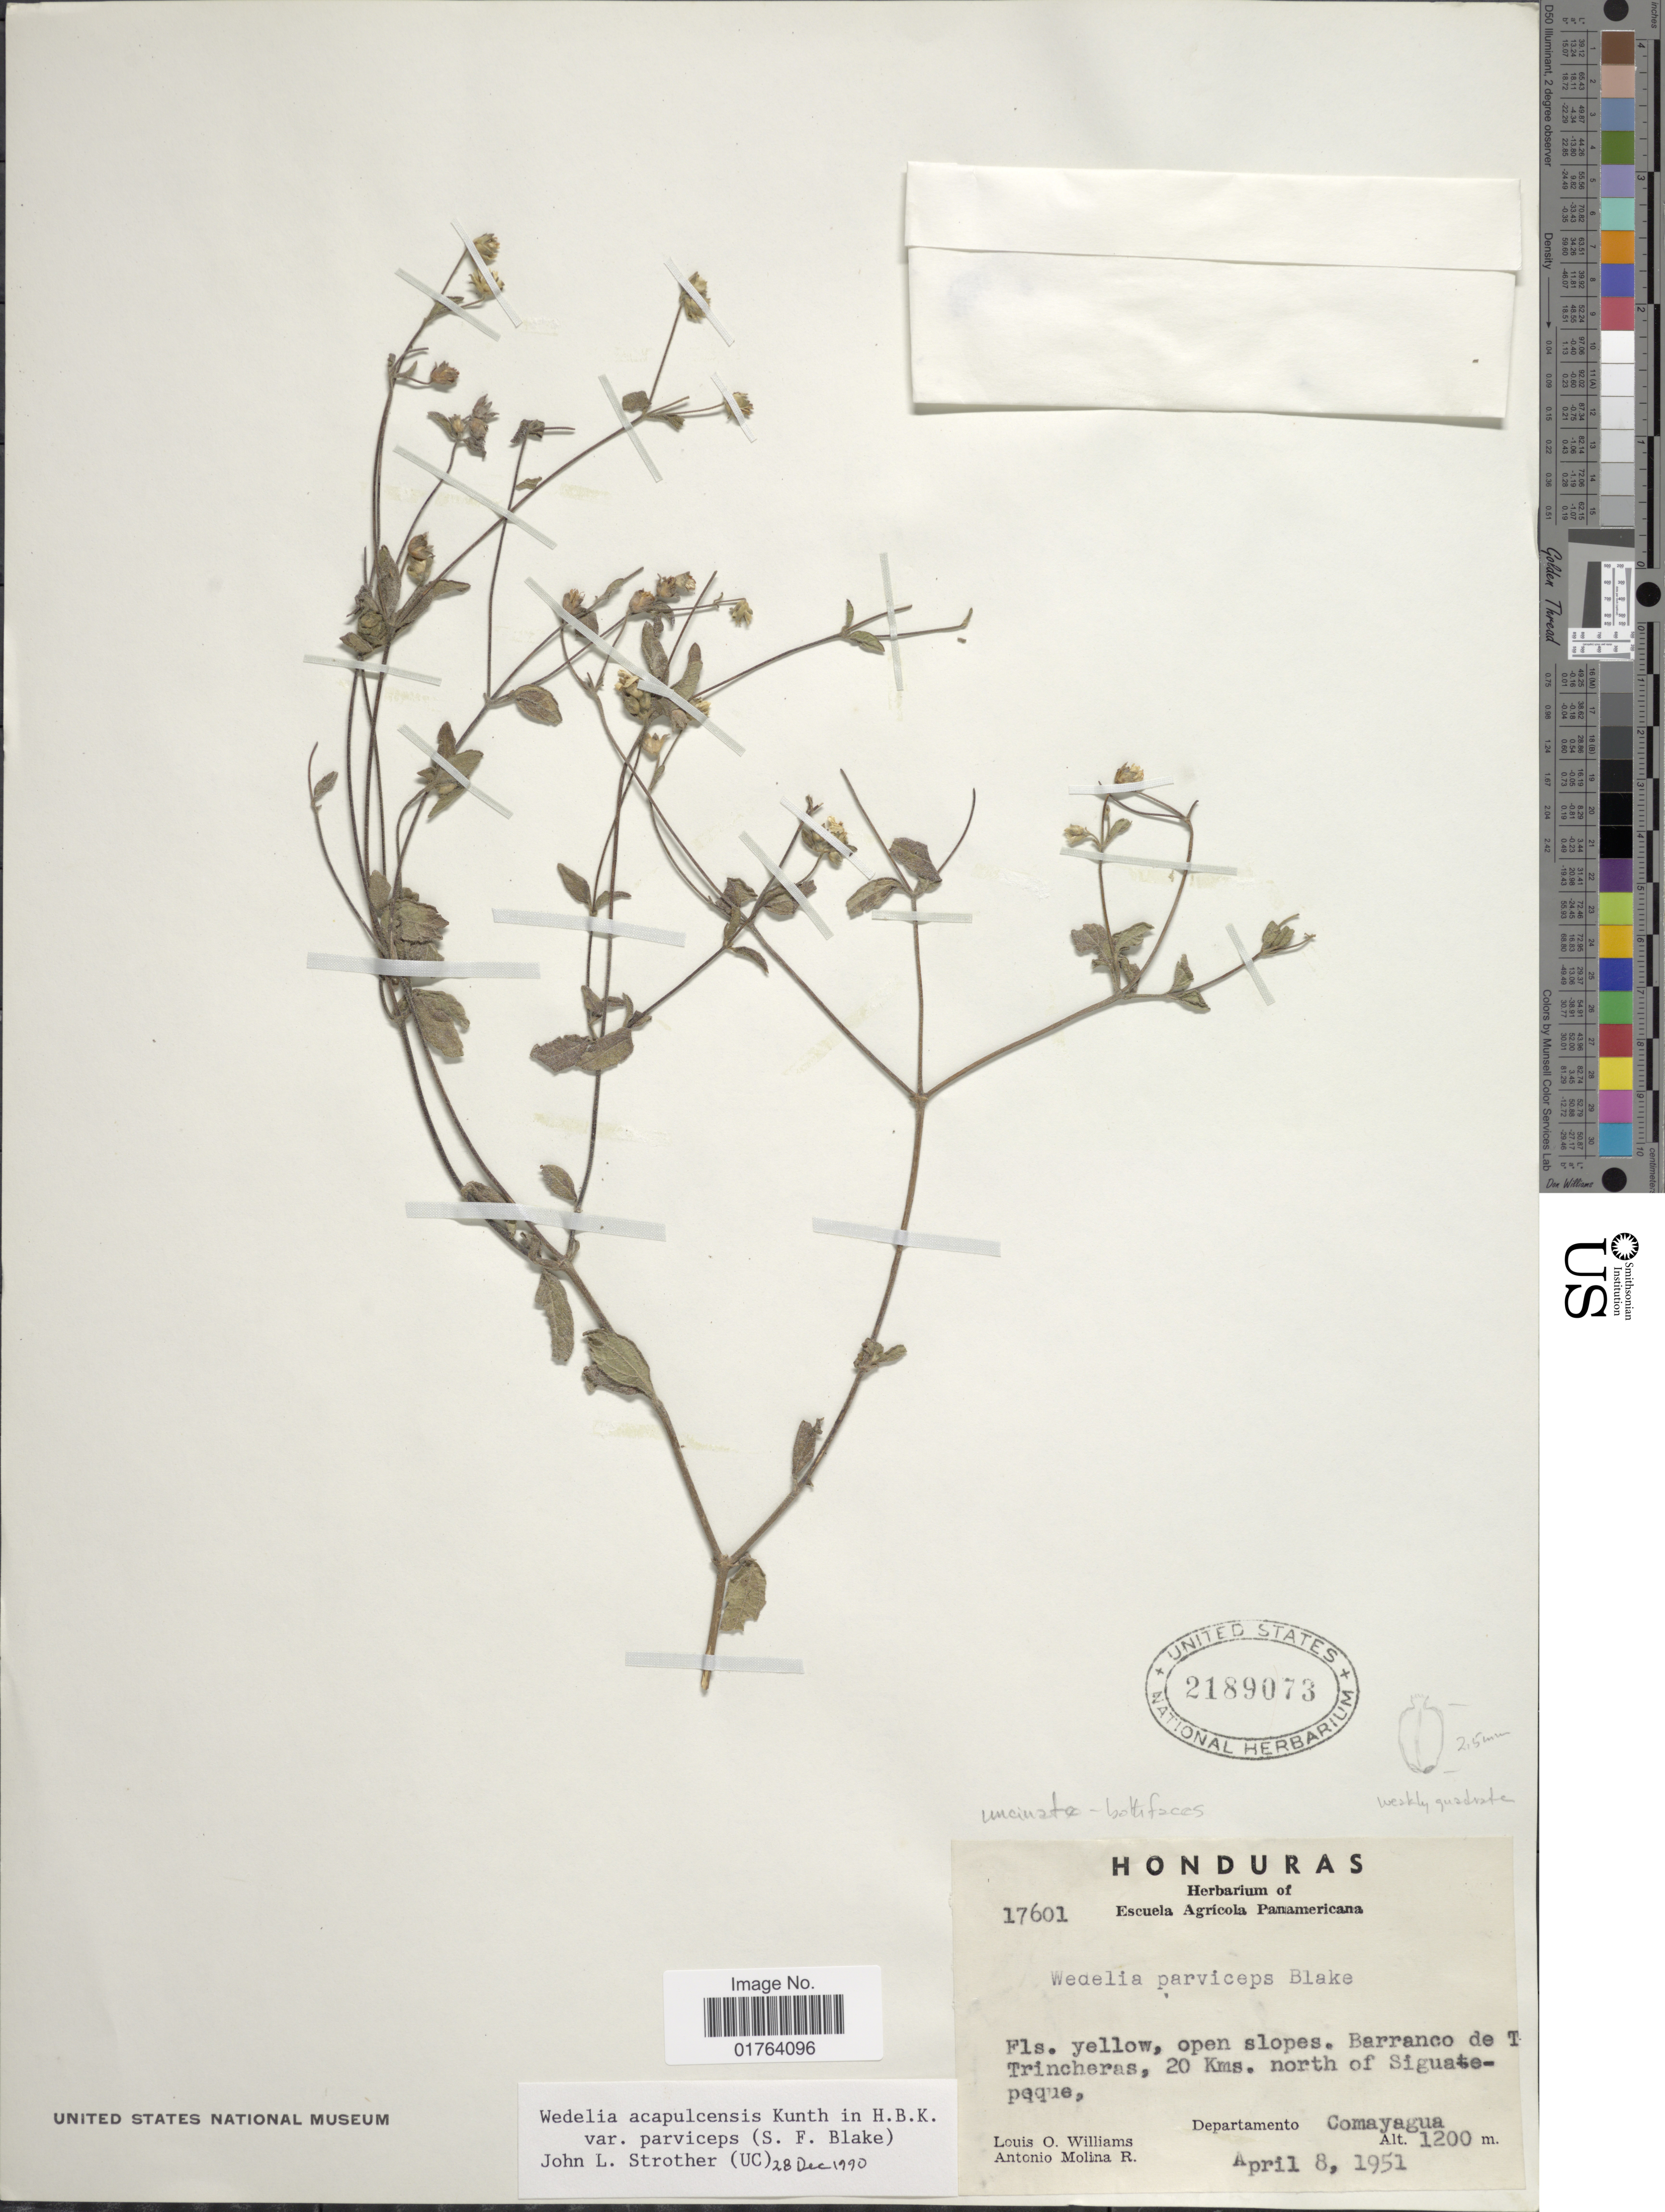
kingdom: Plantae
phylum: Tracheophyta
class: Magnoliopsida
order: Asterales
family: Asteraceae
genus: Wedelia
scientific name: Wedelia acapulcensis var. parviceps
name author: (S.F. Blake) Strother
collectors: L. O. Williams & A. Molina R.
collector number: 17601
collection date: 1951-04-08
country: Honduras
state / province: Comayagua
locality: Barranca de Trincheras, 20 kms. north of Siguatepeque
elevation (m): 1200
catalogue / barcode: US 2189073